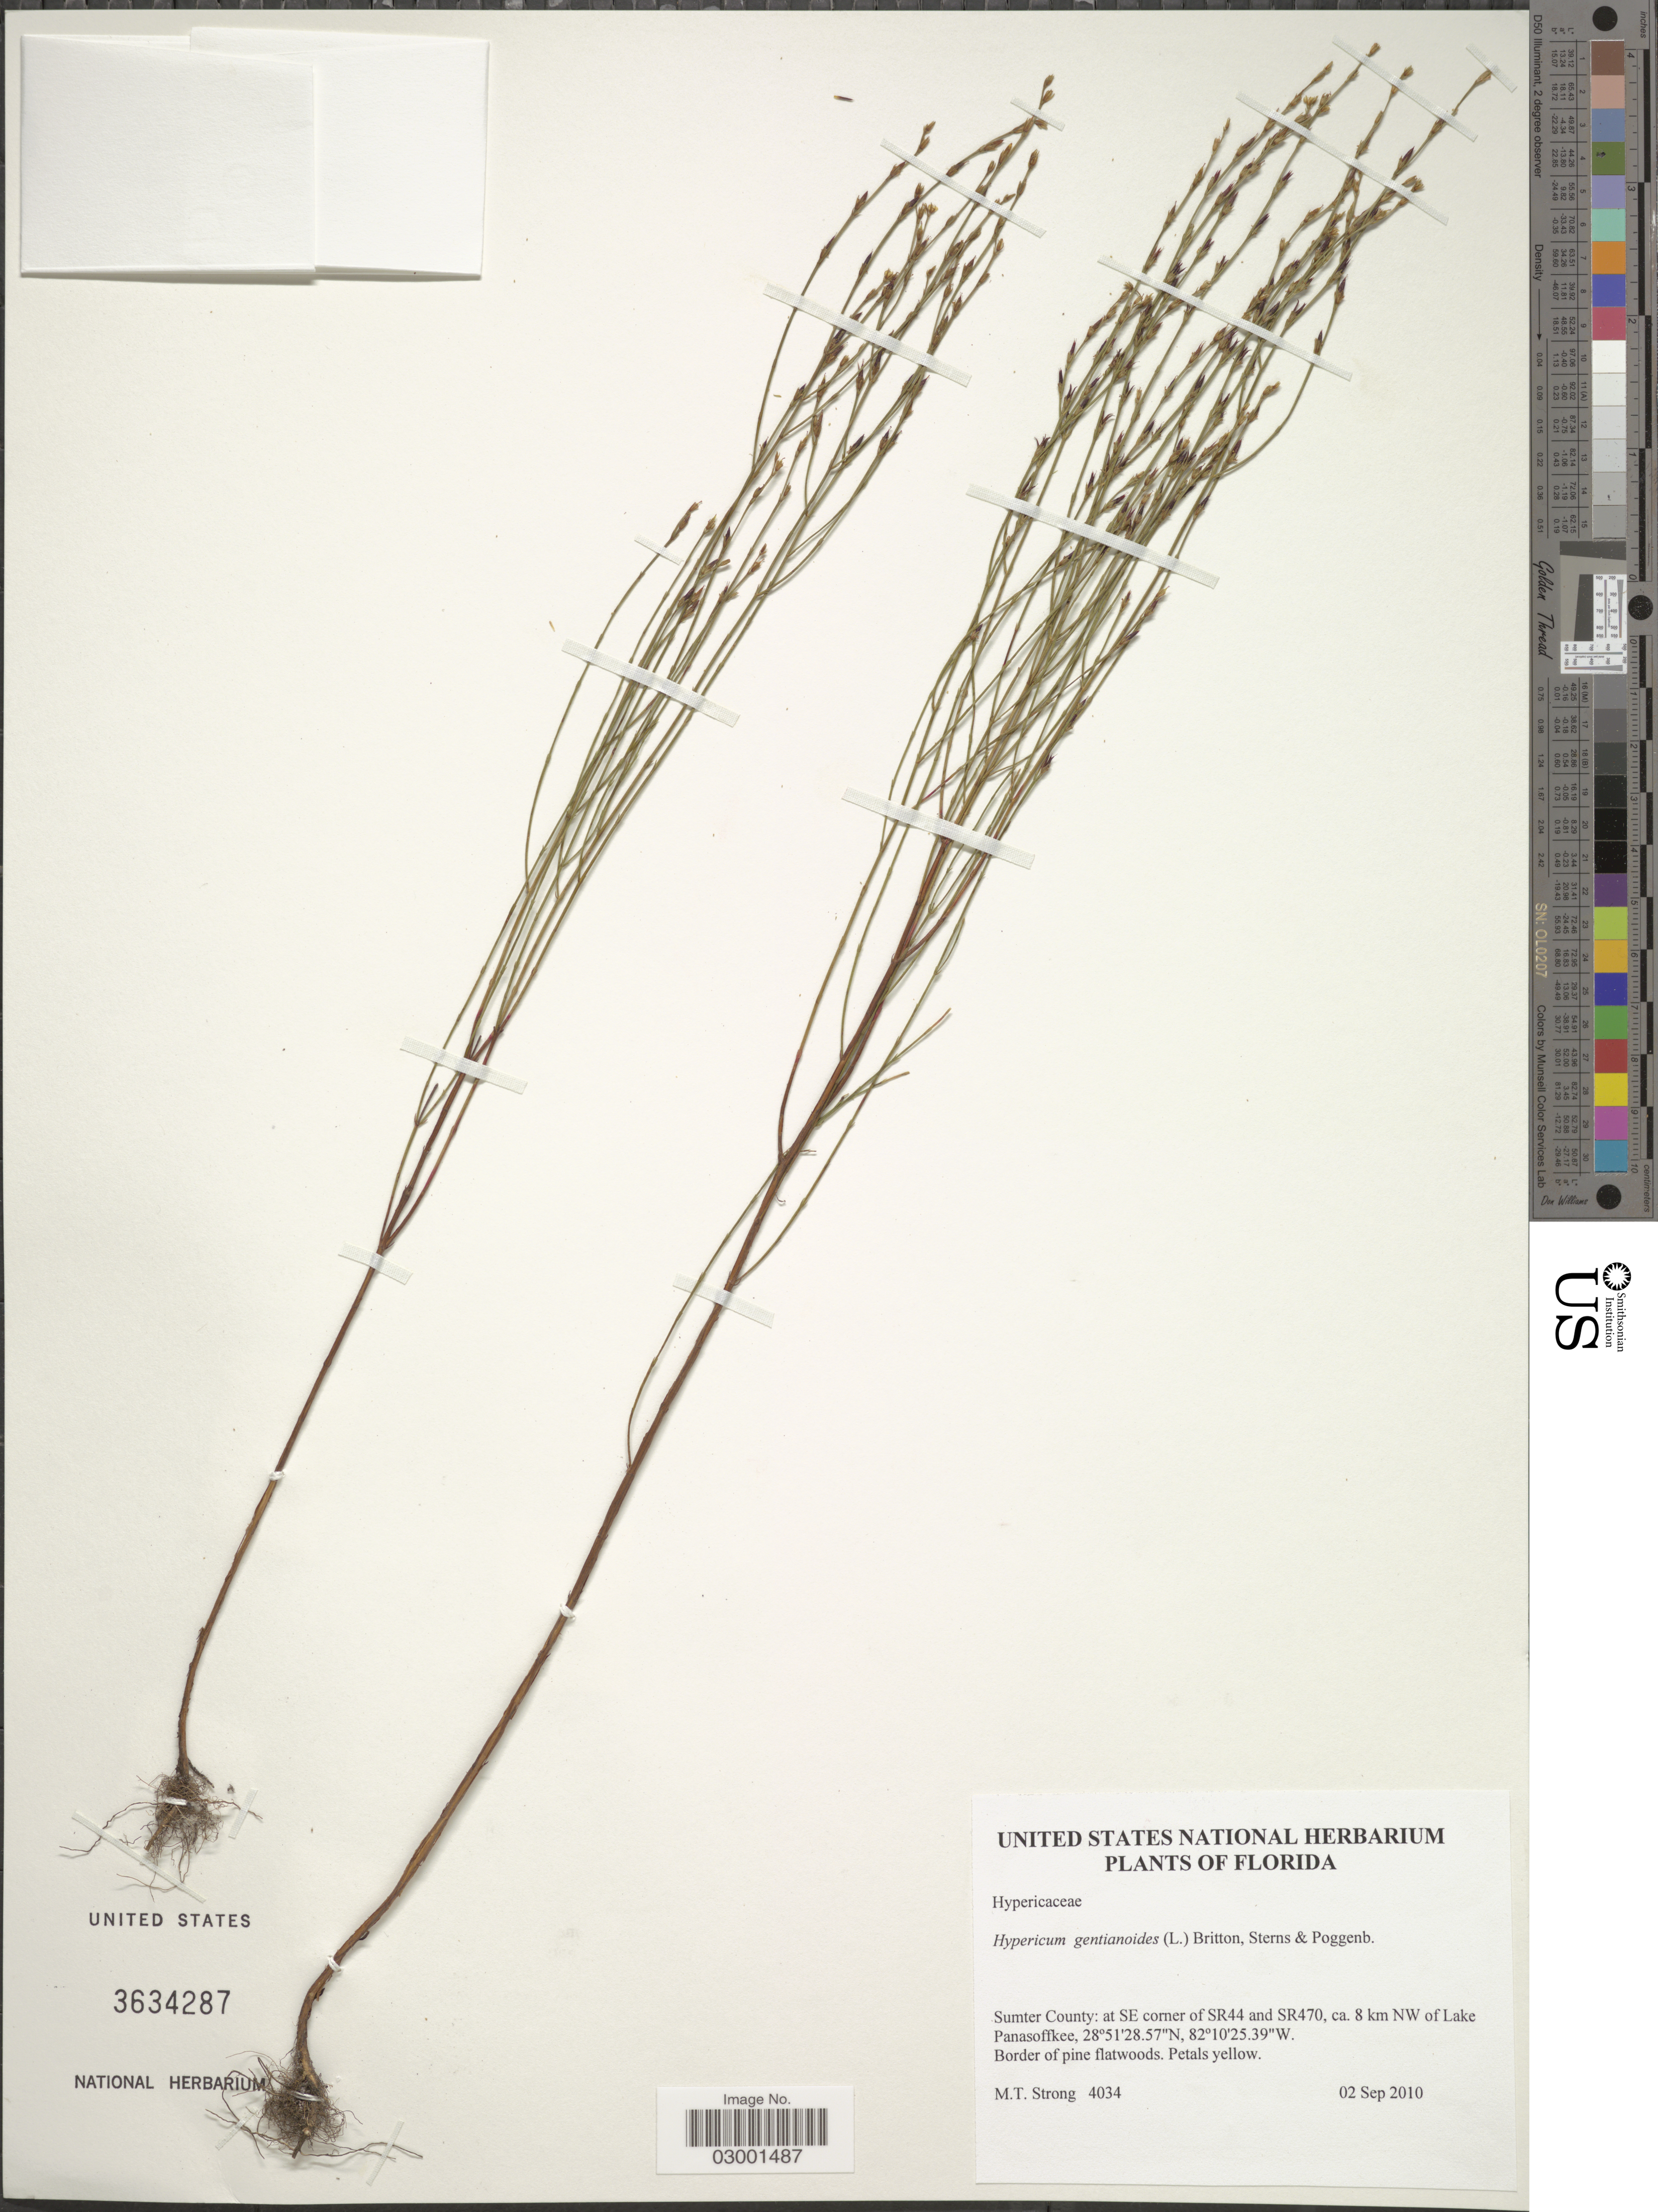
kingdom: Plantae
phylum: Tracheophyta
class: Magnoliopsida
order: Malpighiales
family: Hypericaceae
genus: Hypericum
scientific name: Hypericum gentianoides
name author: (L.) Britton, Stearns & Poggenb.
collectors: M. T. Strong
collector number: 4034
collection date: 2010-09-02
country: United States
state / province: Florida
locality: Sumter County: at SE corner of SR44 and SR470, ca. 8 km NW of Lake Panasoffkee.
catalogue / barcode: US 3634287